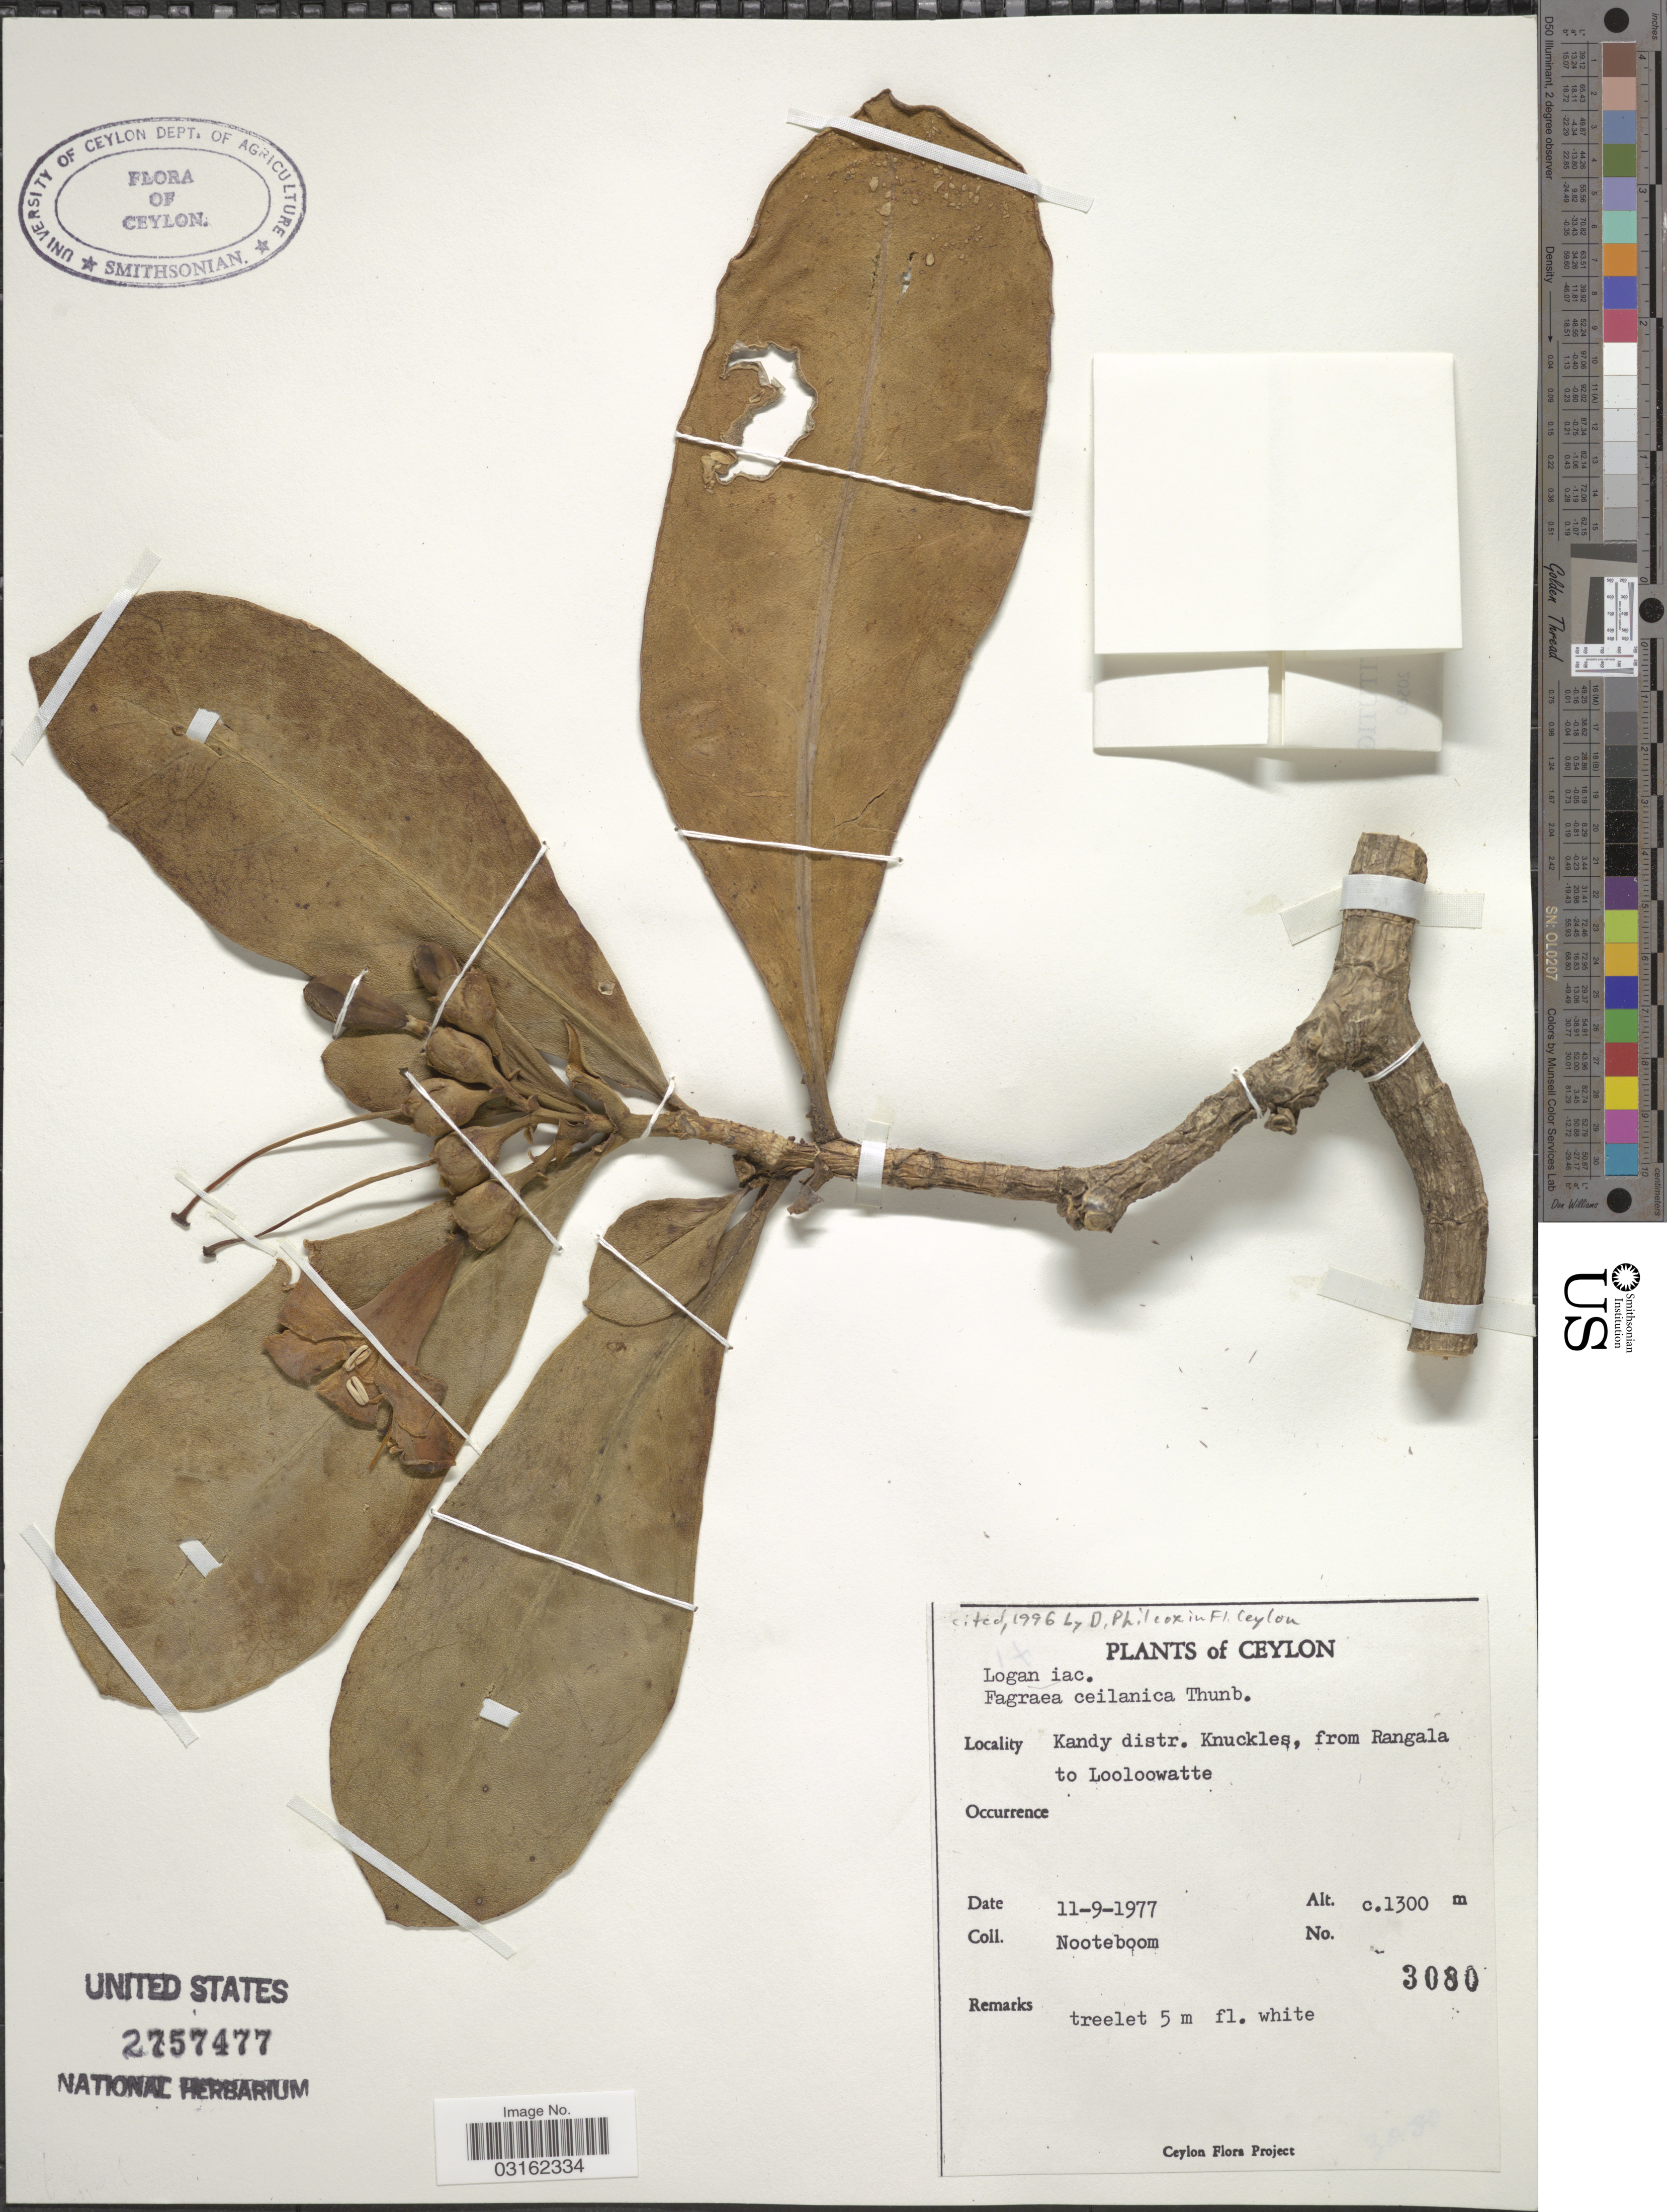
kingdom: Plantae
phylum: Tracheophyta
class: Magnoliopsida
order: Gentianales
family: Gentianaceae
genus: Fagraea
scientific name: Fagraea ceilanica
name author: Thunb.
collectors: Nooteboom, --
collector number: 3080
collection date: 1977-09-11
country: Sri Lanka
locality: Ceylon, Kandy distr. Knuckles, from Rangala to Looloowatte.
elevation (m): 1300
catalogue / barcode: US 2757477